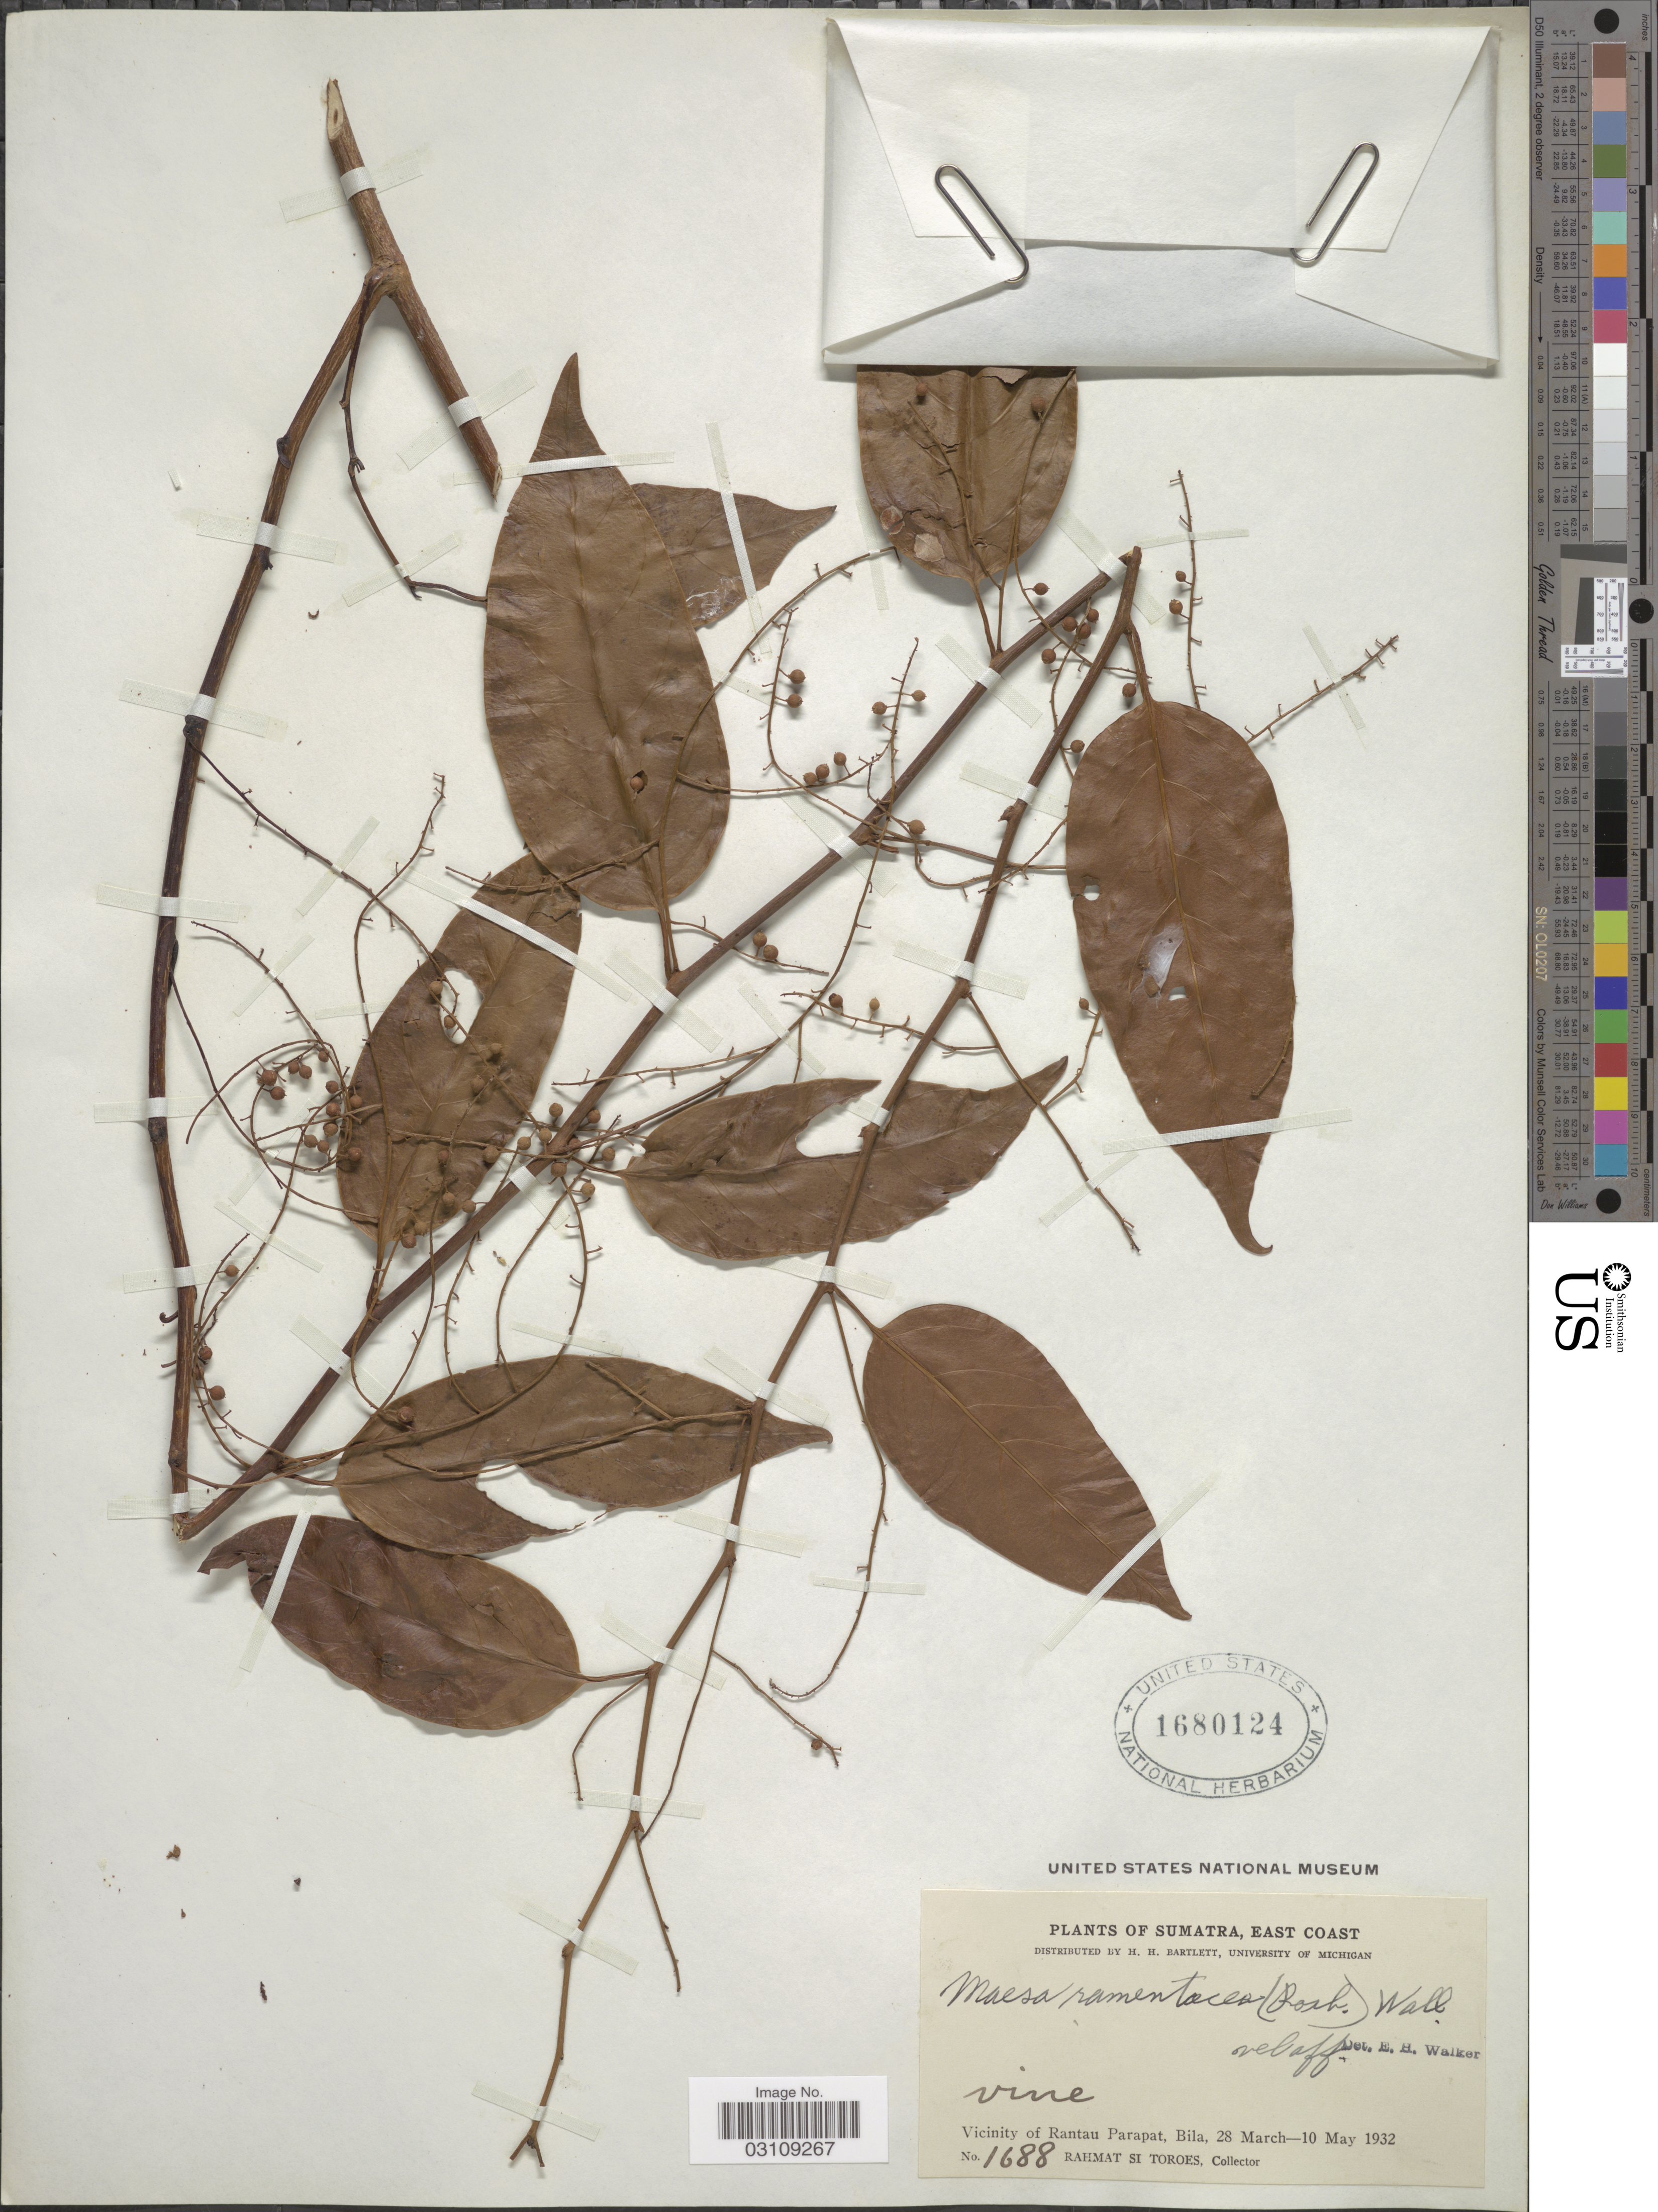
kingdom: Plantae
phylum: Tracheophyta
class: Magnoliopsida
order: Ericales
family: Primulaceae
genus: Maesa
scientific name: Maesa ramentacea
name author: (Roxb.) A. DC.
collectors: Rahmat Si Boeea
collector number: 1688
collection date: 1932-03-28/1932-05-10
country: Indonesia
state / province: Sumatra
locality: East Coast. Vicinity of Rantau Parapat, Bila.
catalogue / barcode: US 1680124